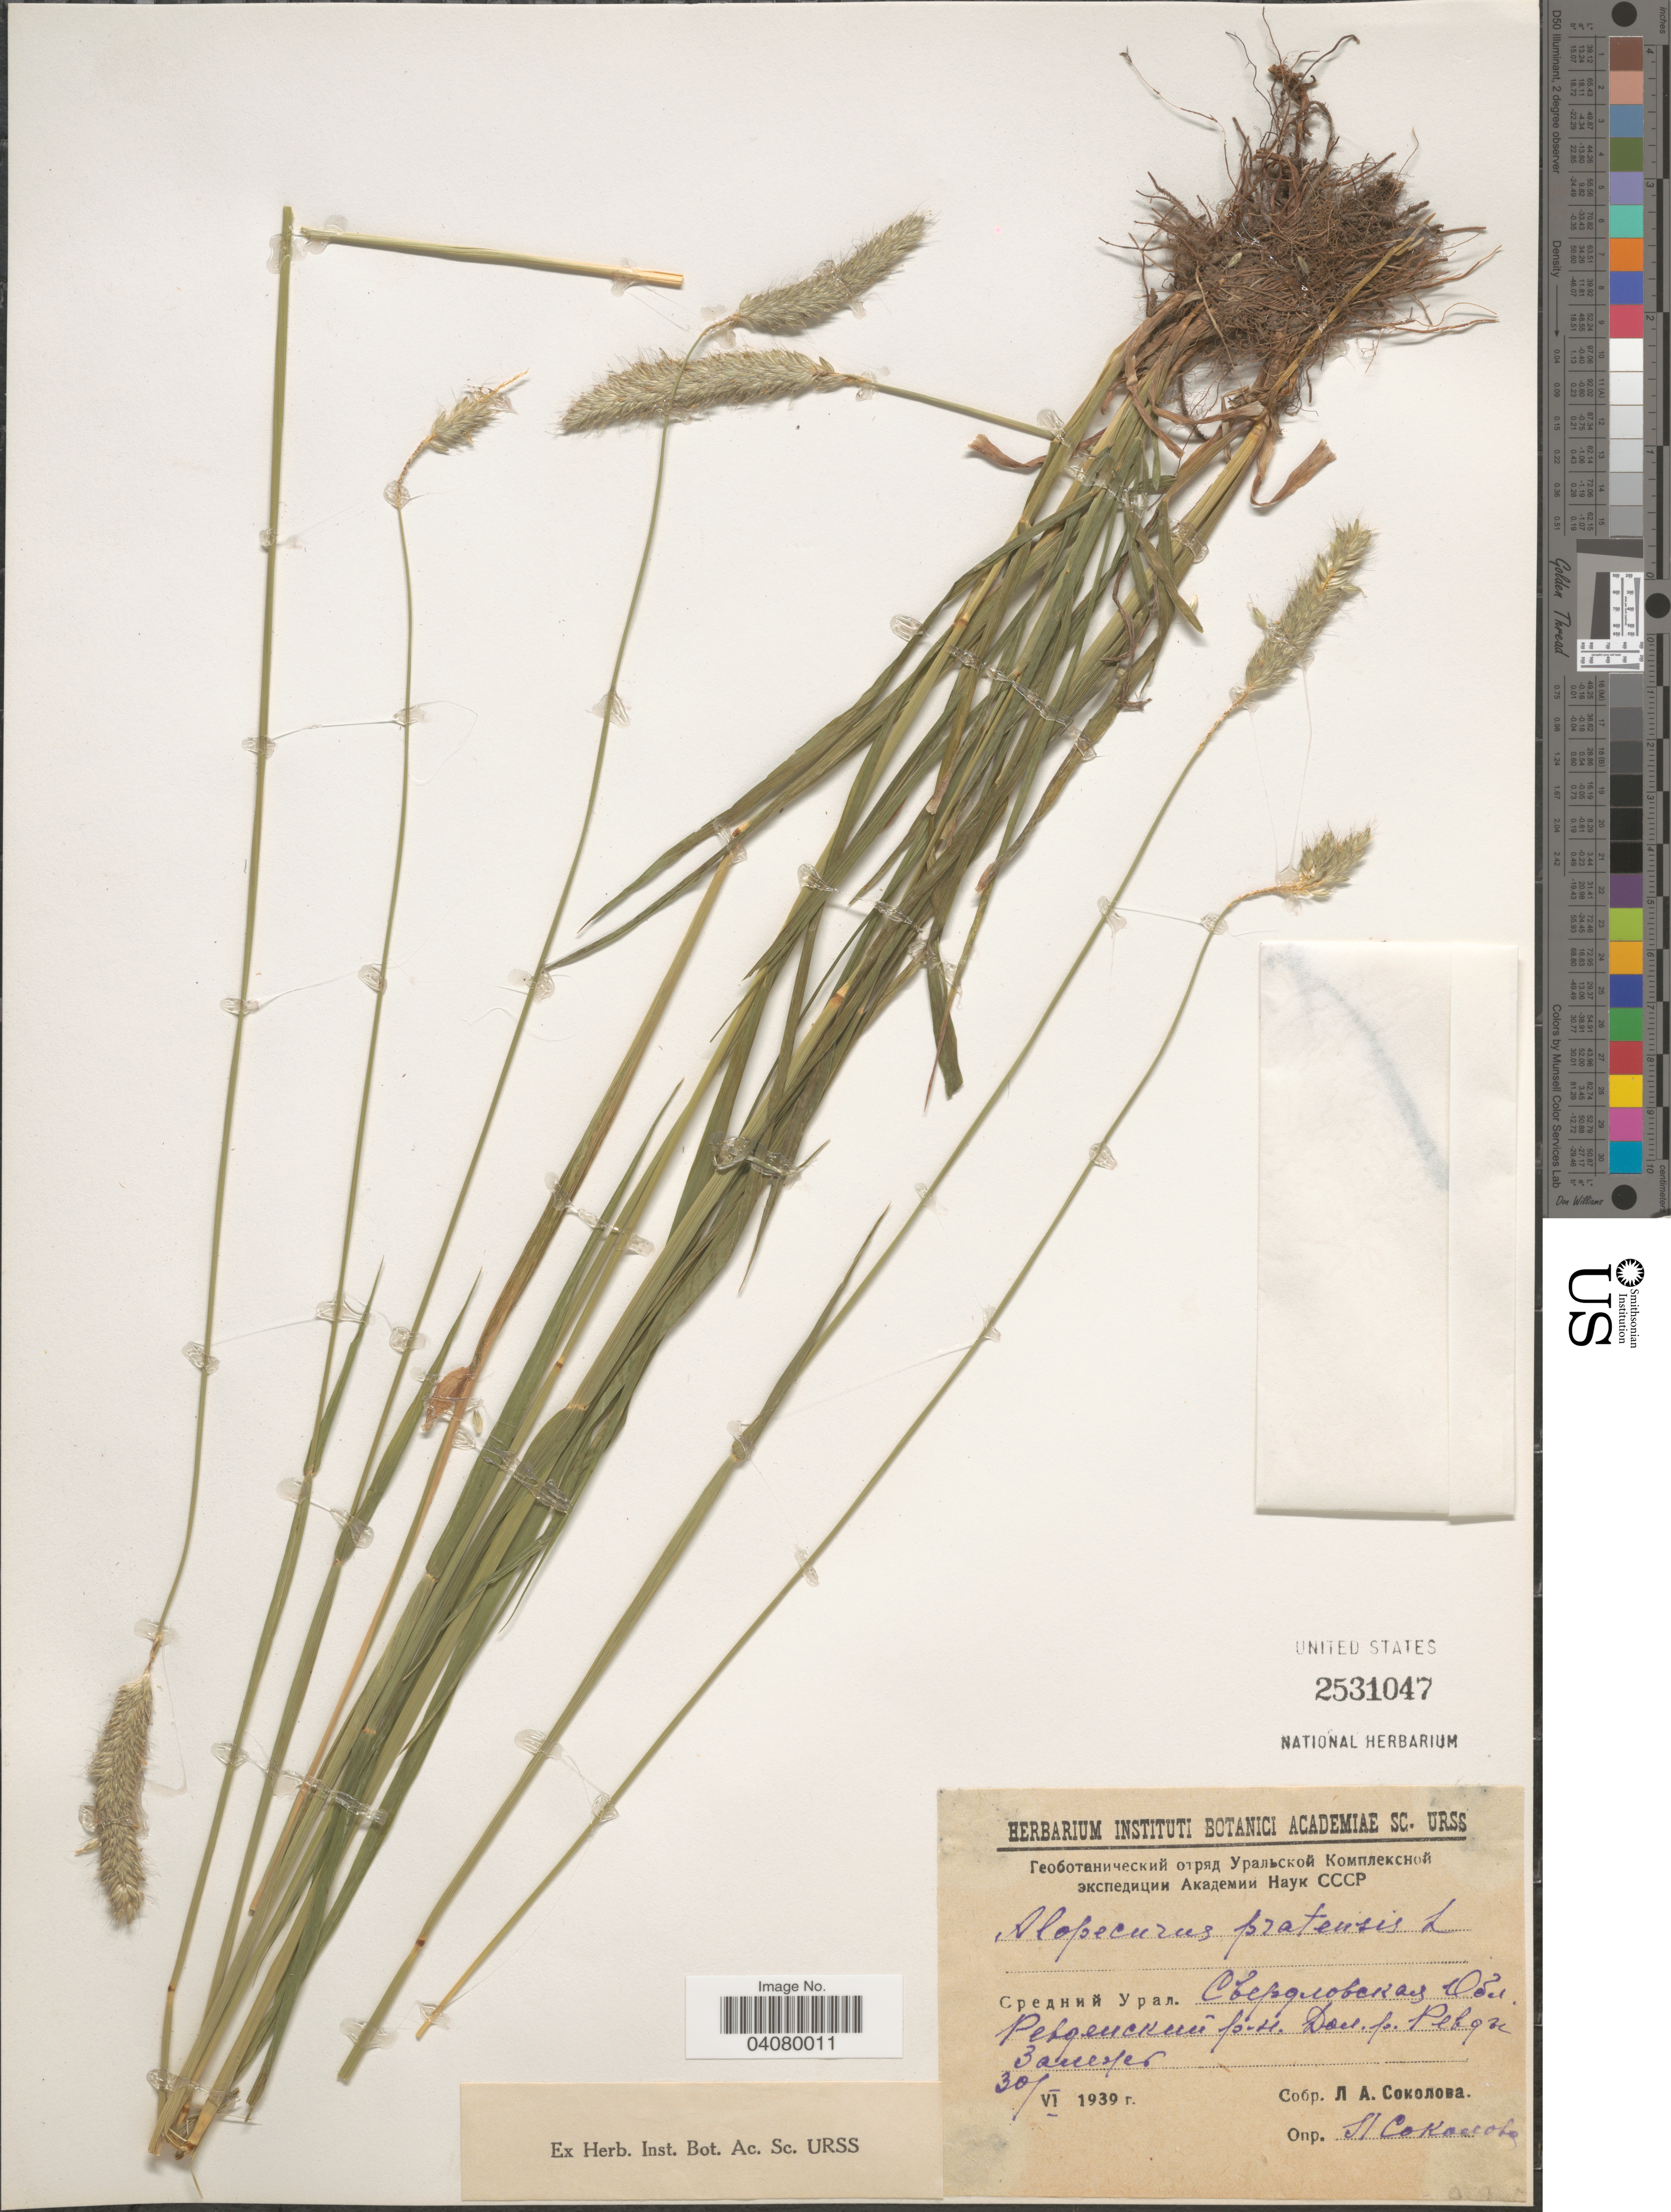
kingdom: Plantae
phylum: Tracheophyta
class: Liliopsida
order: Poales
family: Poaceae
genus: Alopecurus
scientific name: Alopecurus pratensis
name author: L.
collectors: L. Sokolova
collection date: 1939-06-30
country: Russian Federation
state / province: Sverdlovsk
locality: Valley of river Revda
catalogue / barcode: US 2531047